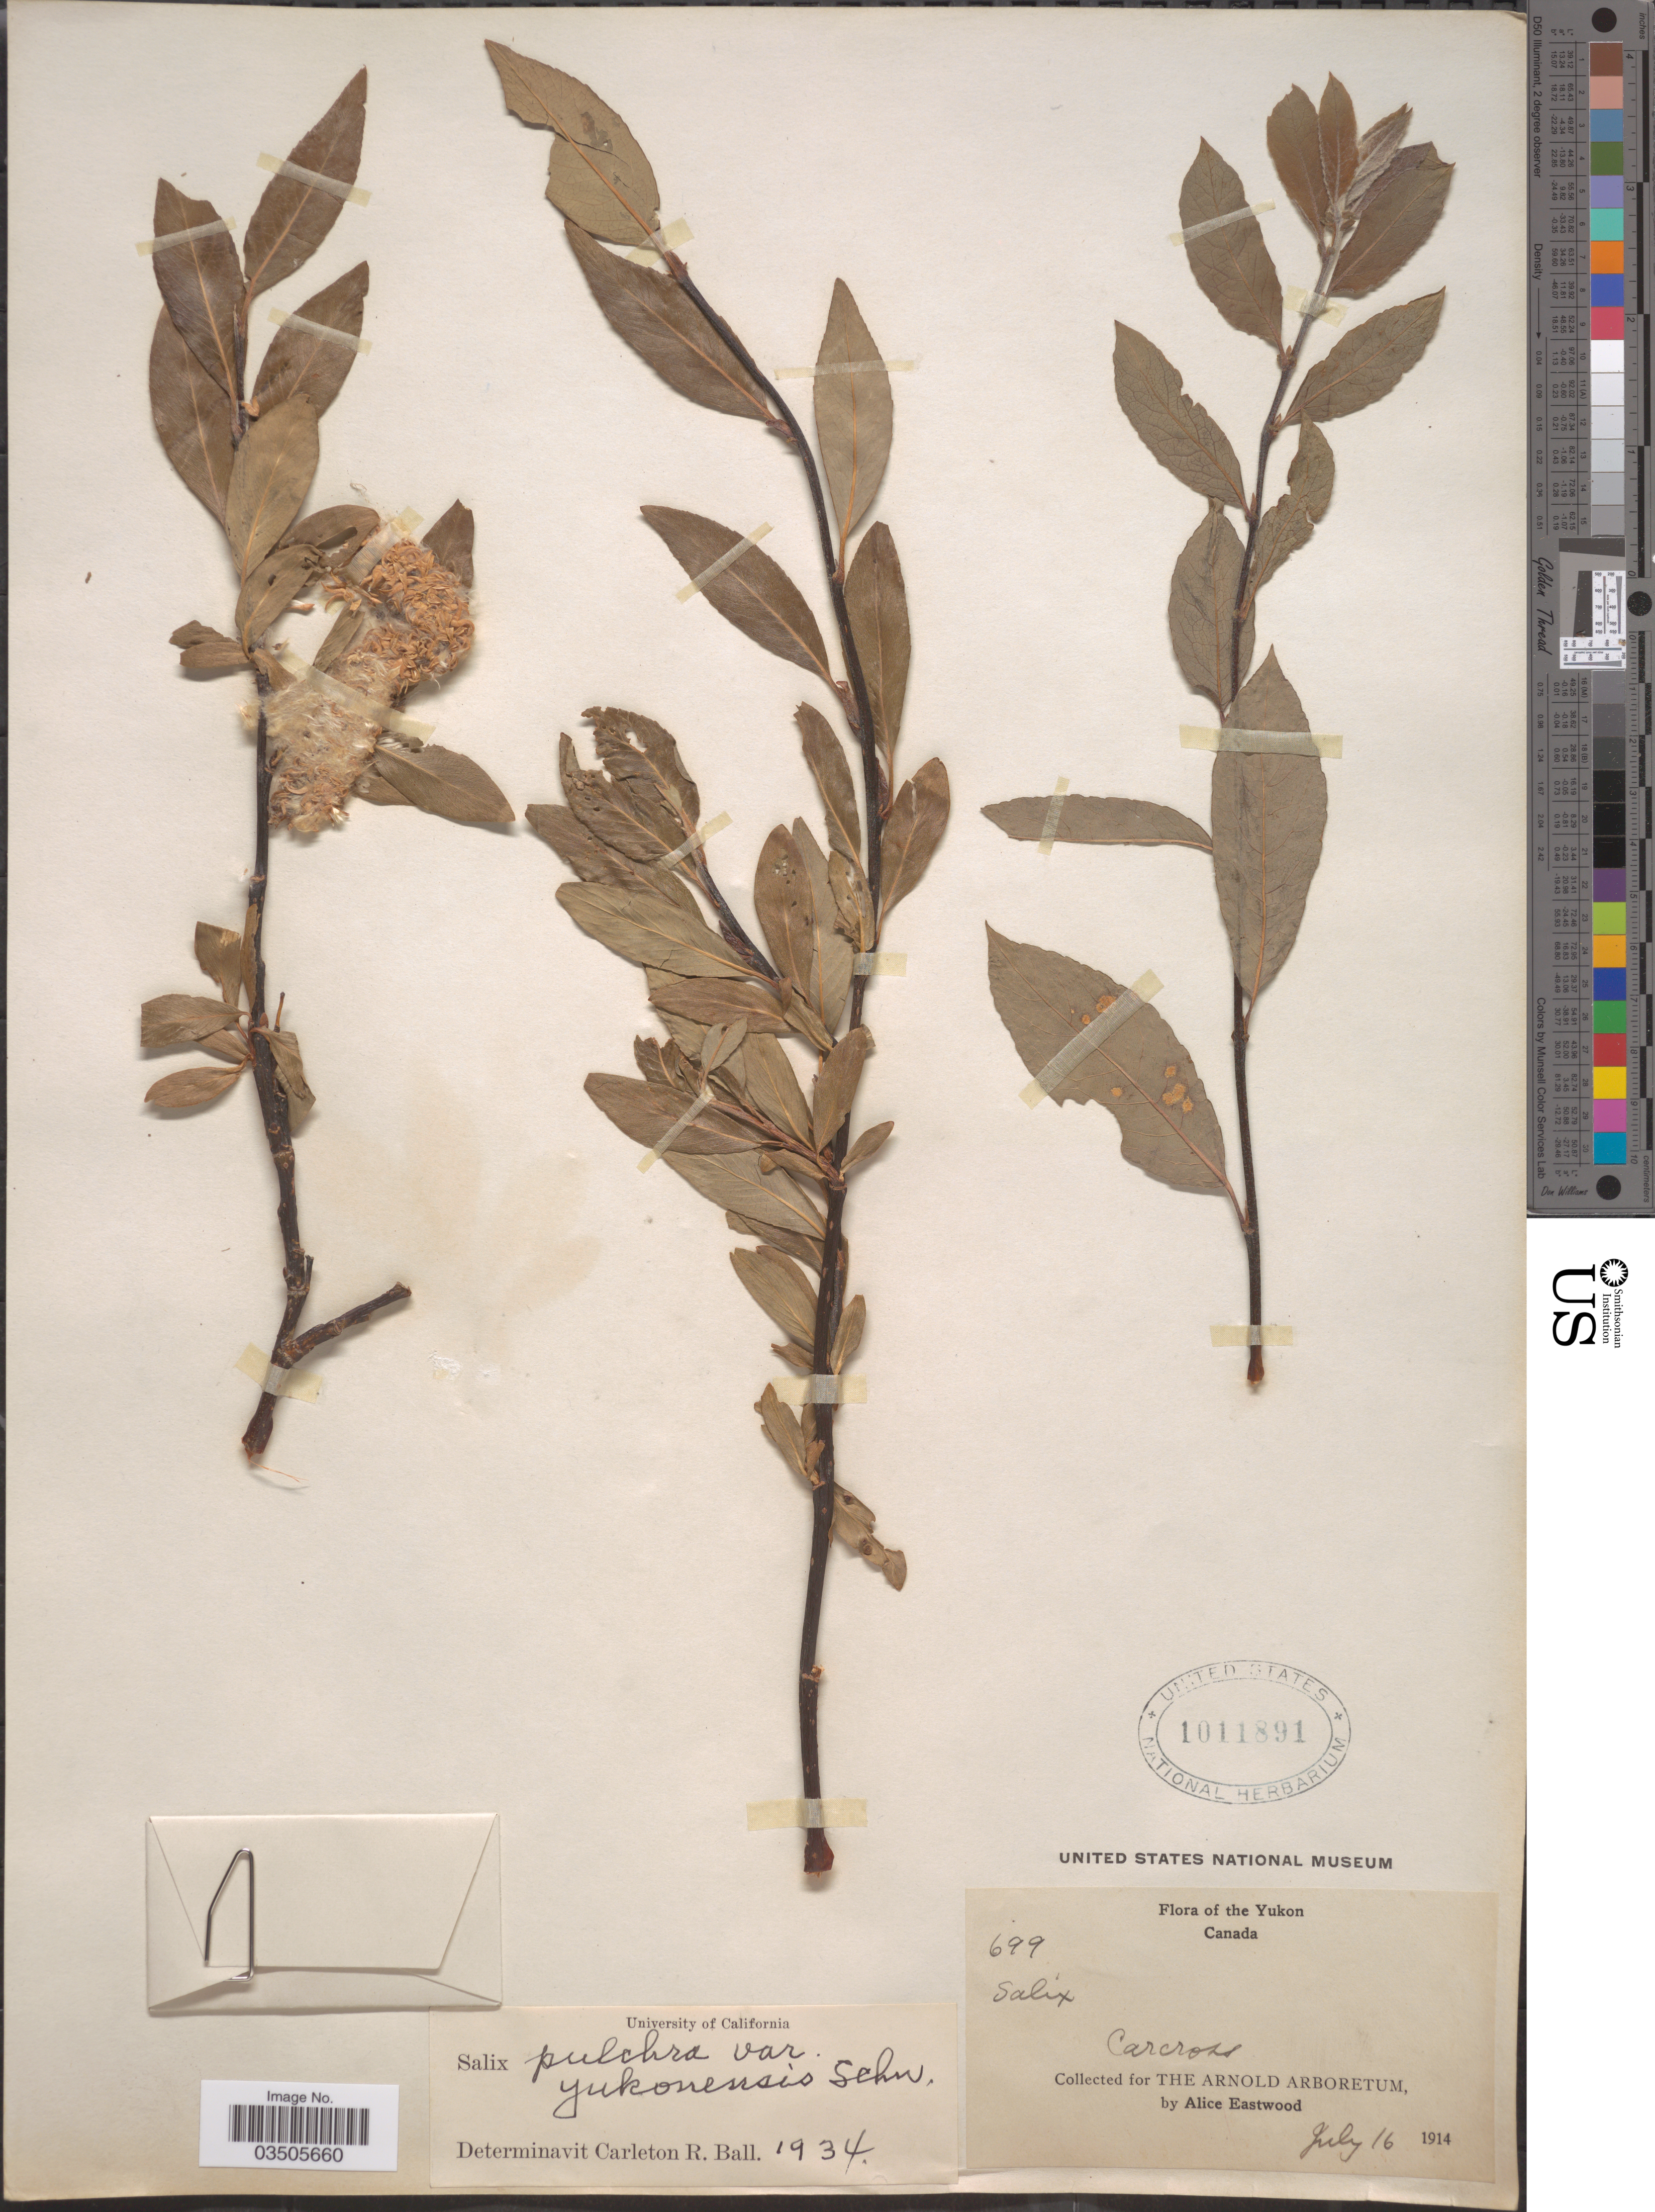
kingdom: Plantae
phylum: Tracheophyta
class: Magnoliopsida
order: Malpighiales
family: Salicaceae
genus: Salix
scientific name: Salix pulchra var. yukonensis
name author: C.K. Schneid.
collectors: A. Eastwood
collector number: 699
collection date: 1914-07-16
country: Canada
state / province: Yukon Territory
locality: The Yukon. Carcross.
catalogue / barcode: US 1011891